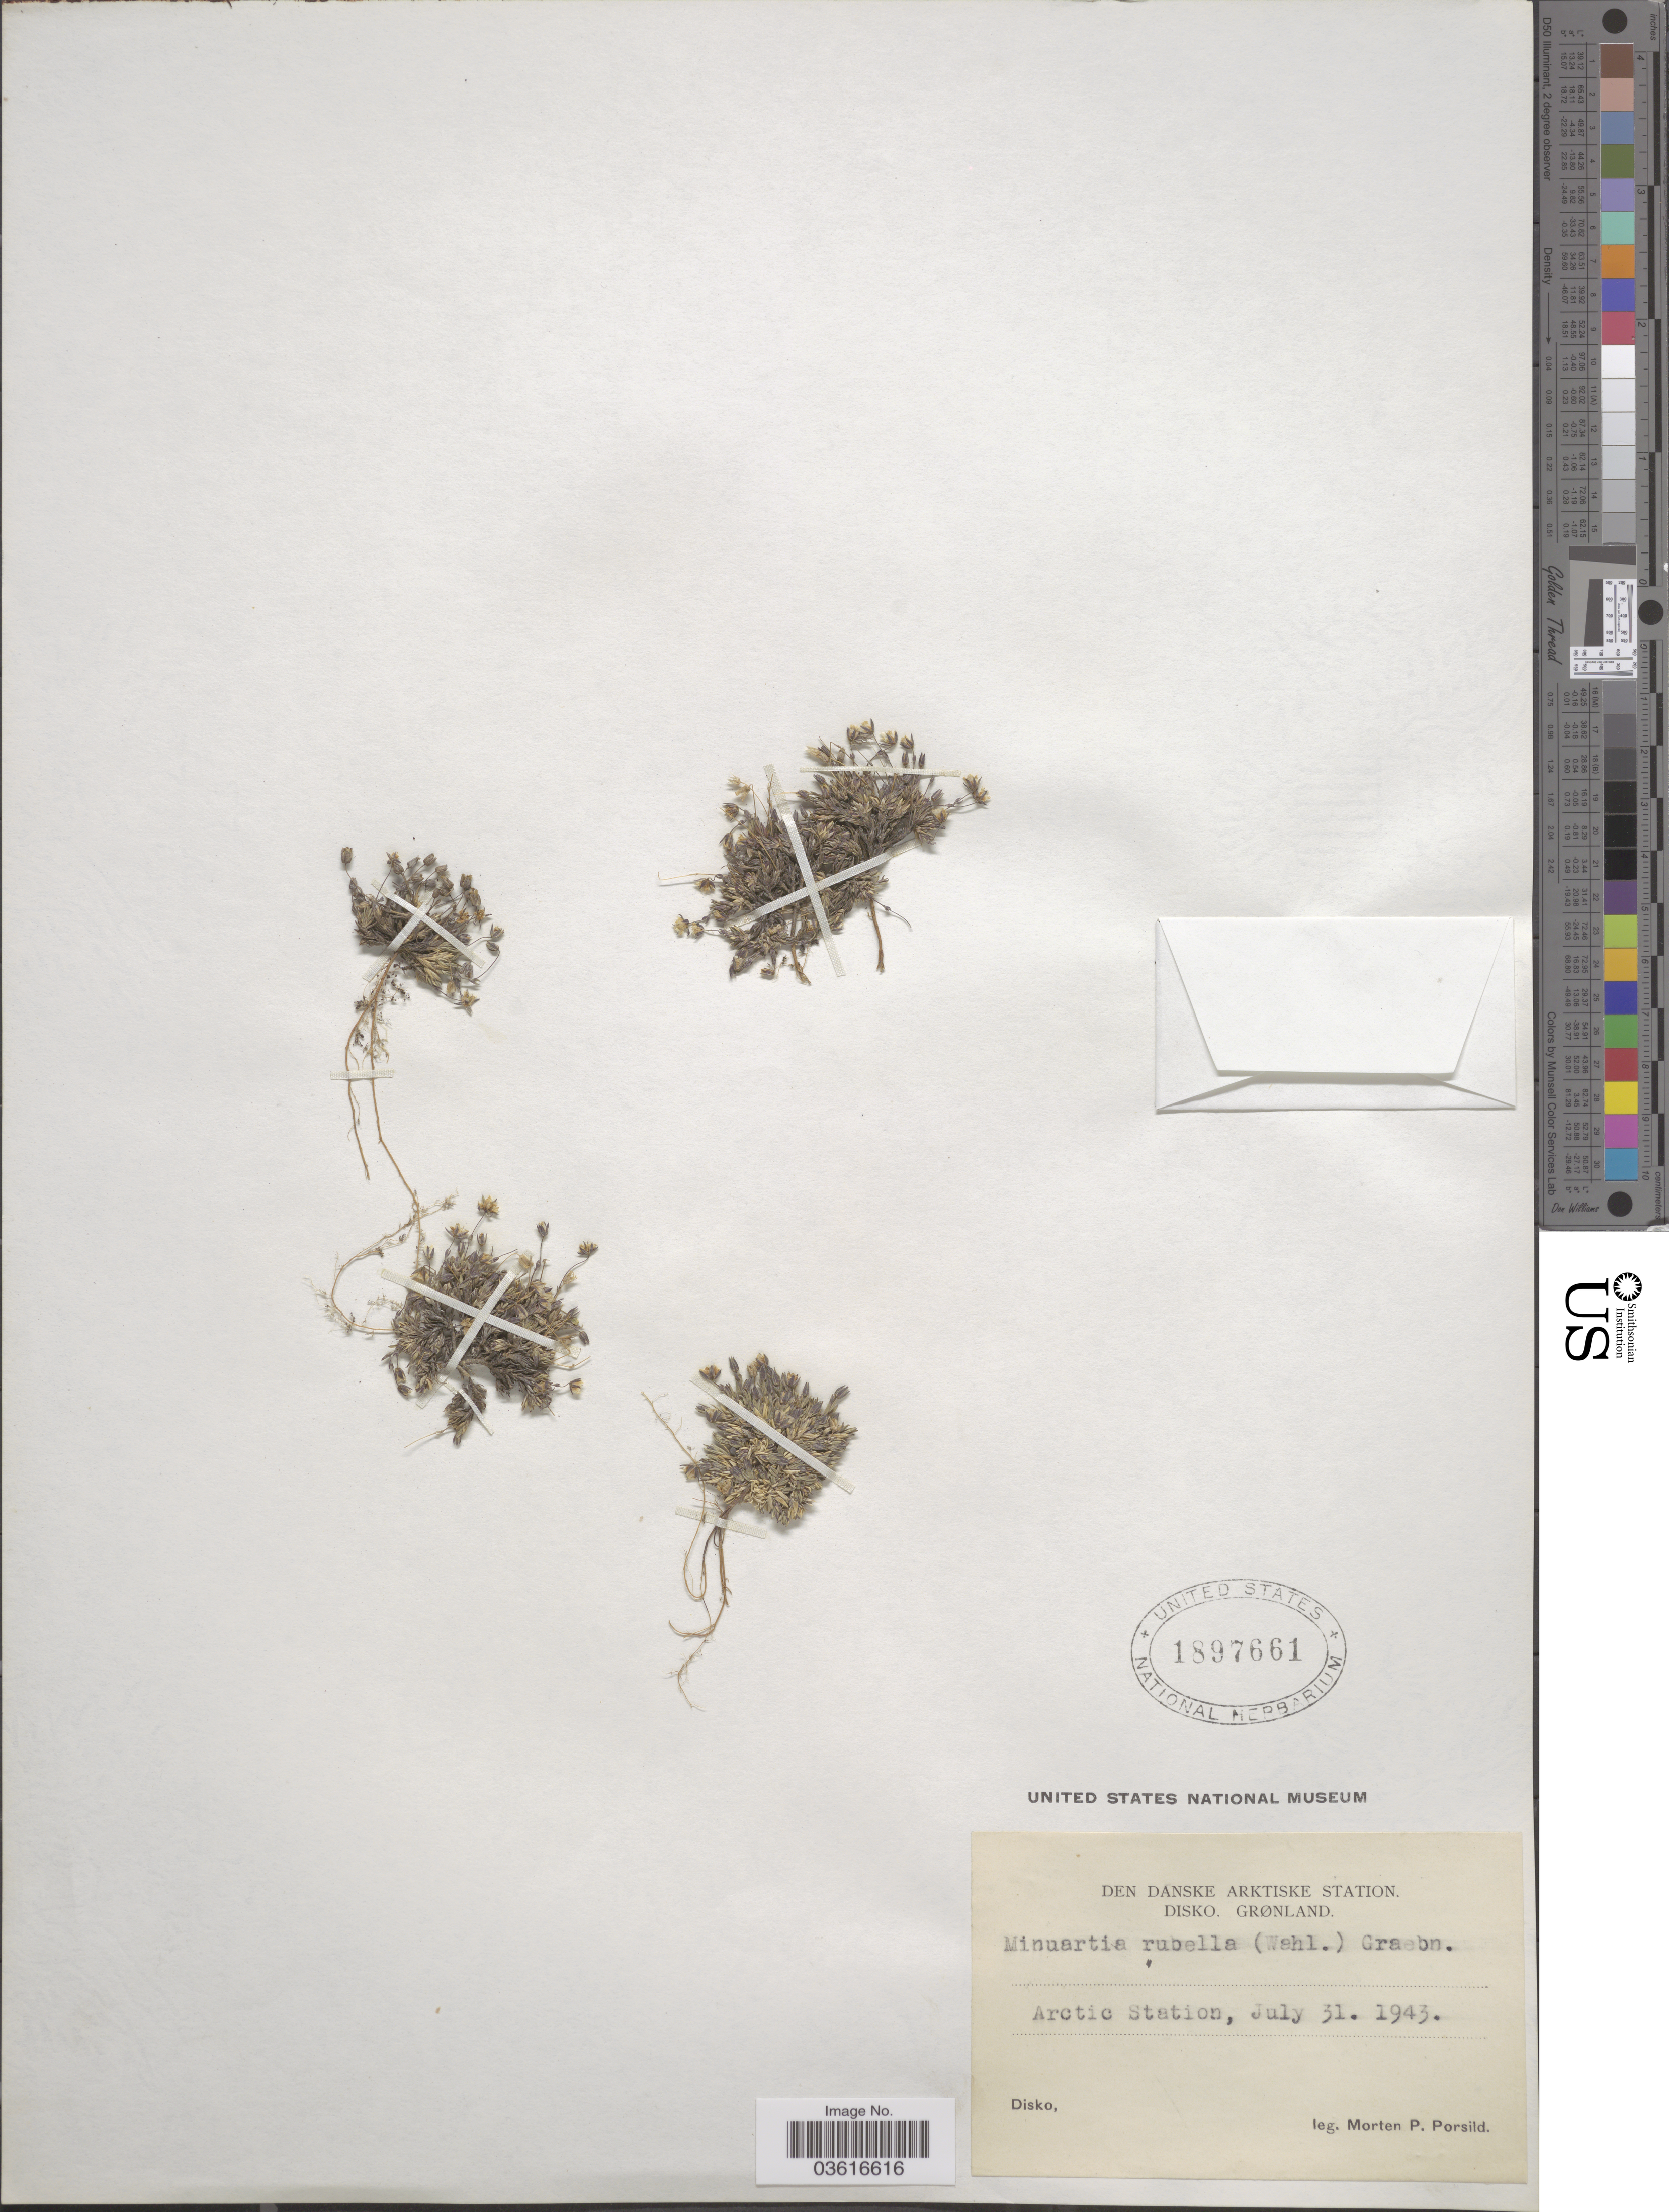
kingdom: Plantae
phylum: Tracheophyta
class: Magnoliopsida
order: Caryophyllales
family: Caryophyllaceae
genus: Minuartia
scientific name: Minuartia rubella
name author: (Wahlenb.) Hiern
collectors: M. P. Porsild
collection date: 1943-07-31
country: Greenland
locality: Den Danske Arktiske Station, Disko. Arctic Station. Disko.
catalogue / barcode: US 1897661